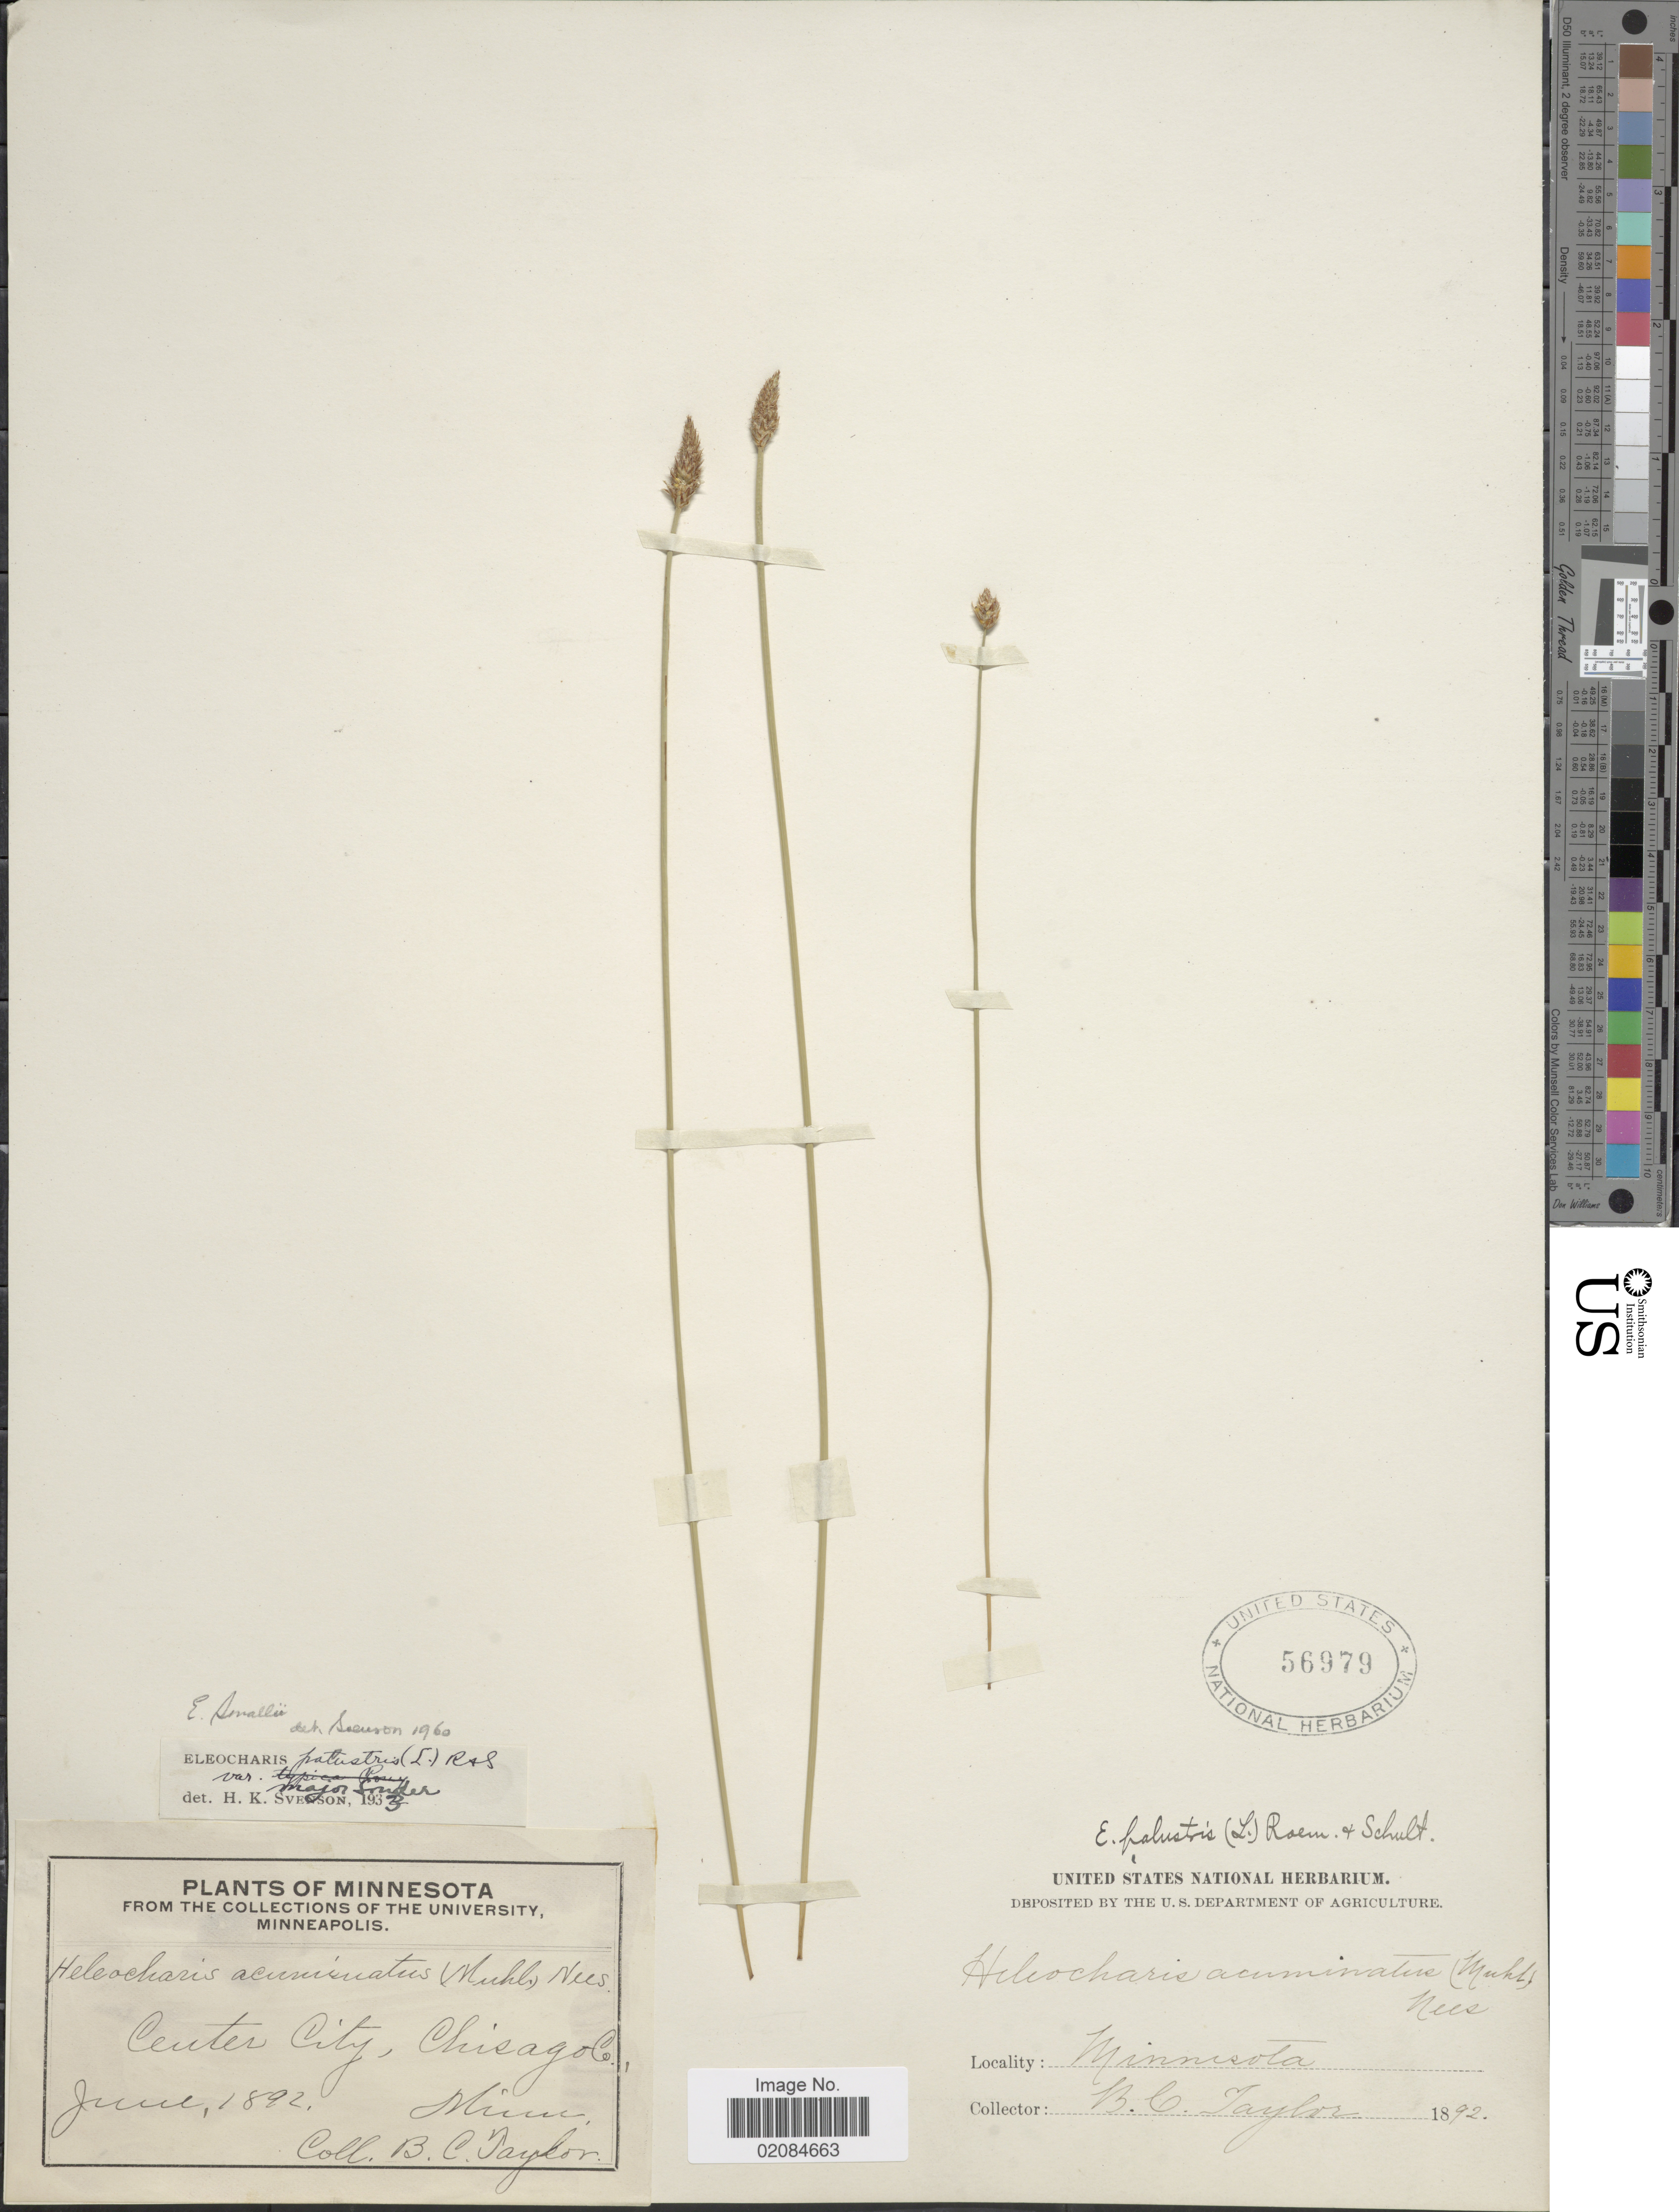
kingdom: Plantae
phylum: Tracheophyta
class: Liliopsida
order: Poales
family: Cyperaceae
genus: Eleocharis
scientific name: Eleocharis palustris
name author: (L.) Roem. & Schult.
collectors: B. C. Taylor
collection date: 1892-06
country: United States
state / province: Minnesota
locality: Ceuter City, Chicago Co. Minn.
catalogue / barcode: US 56979